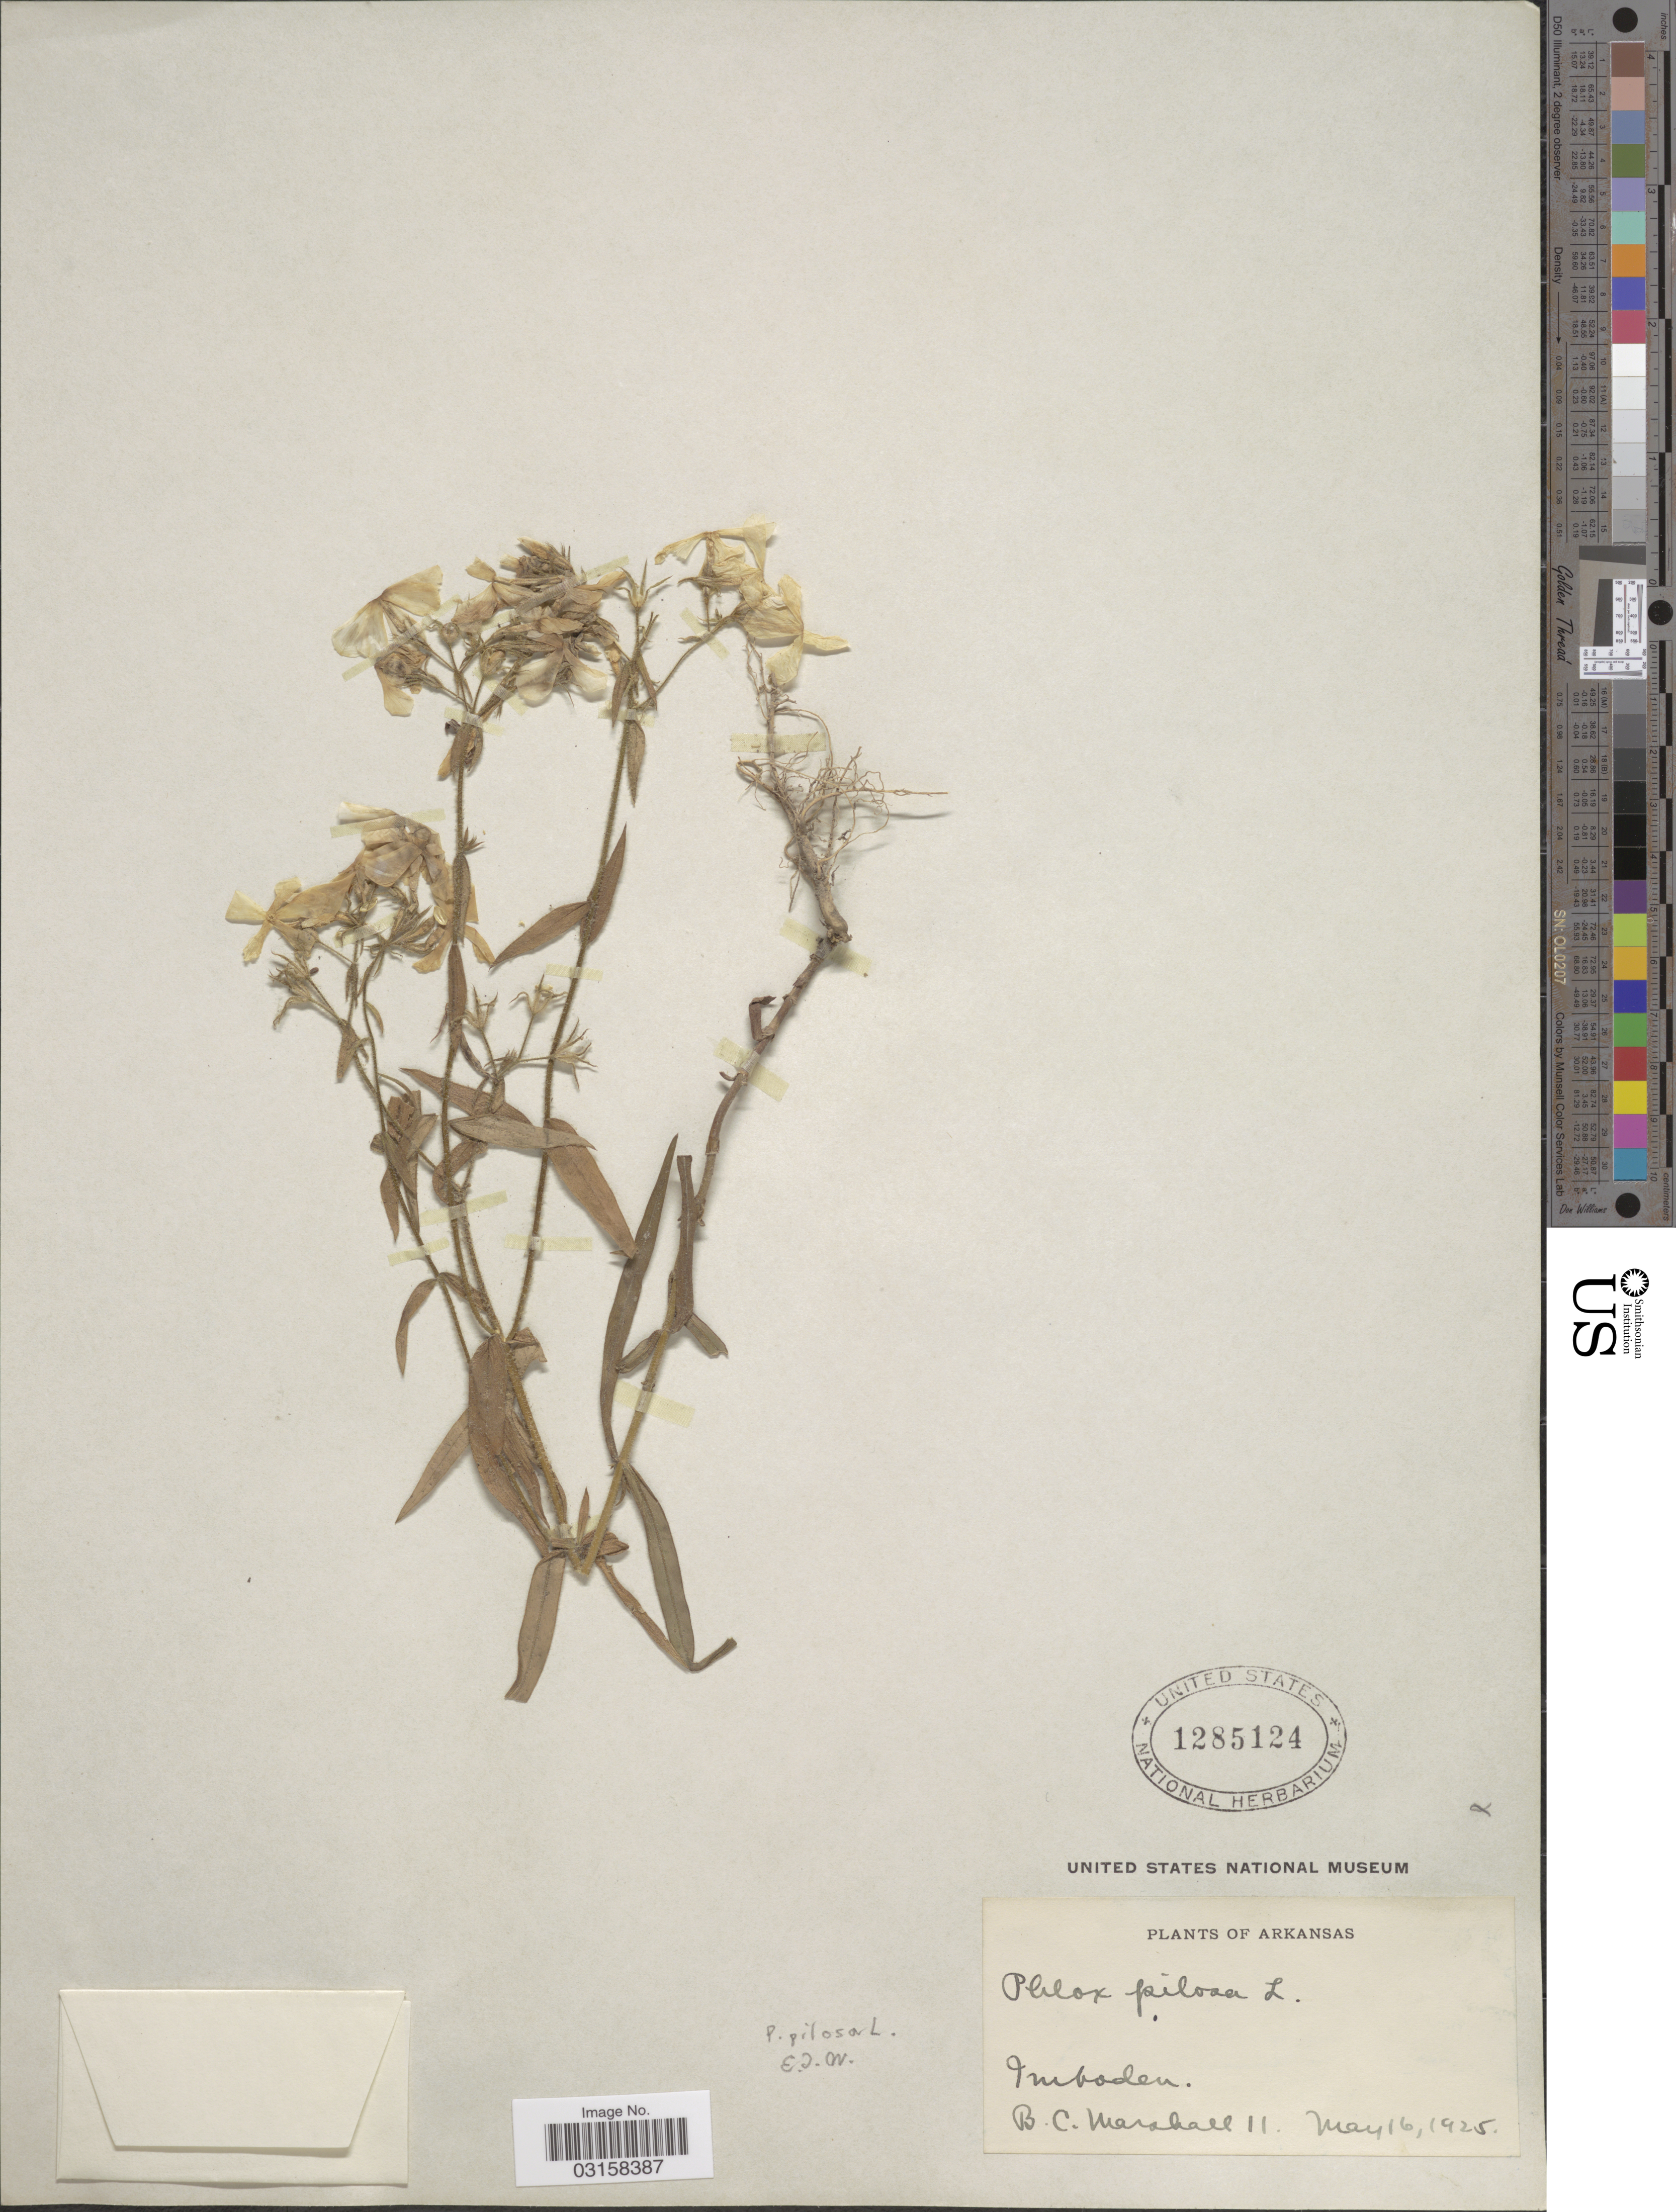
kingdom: Plantae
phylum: Tracheophyta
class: Magnoliopsida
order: Ericales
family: Polemoniaceae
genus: Phlox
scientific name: Phlox pilosa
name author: L.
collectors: B. C. Marshall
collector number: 11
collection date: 1925-05-16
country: United States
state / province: Arkansas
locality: Imboden.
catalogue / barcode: US 1285124